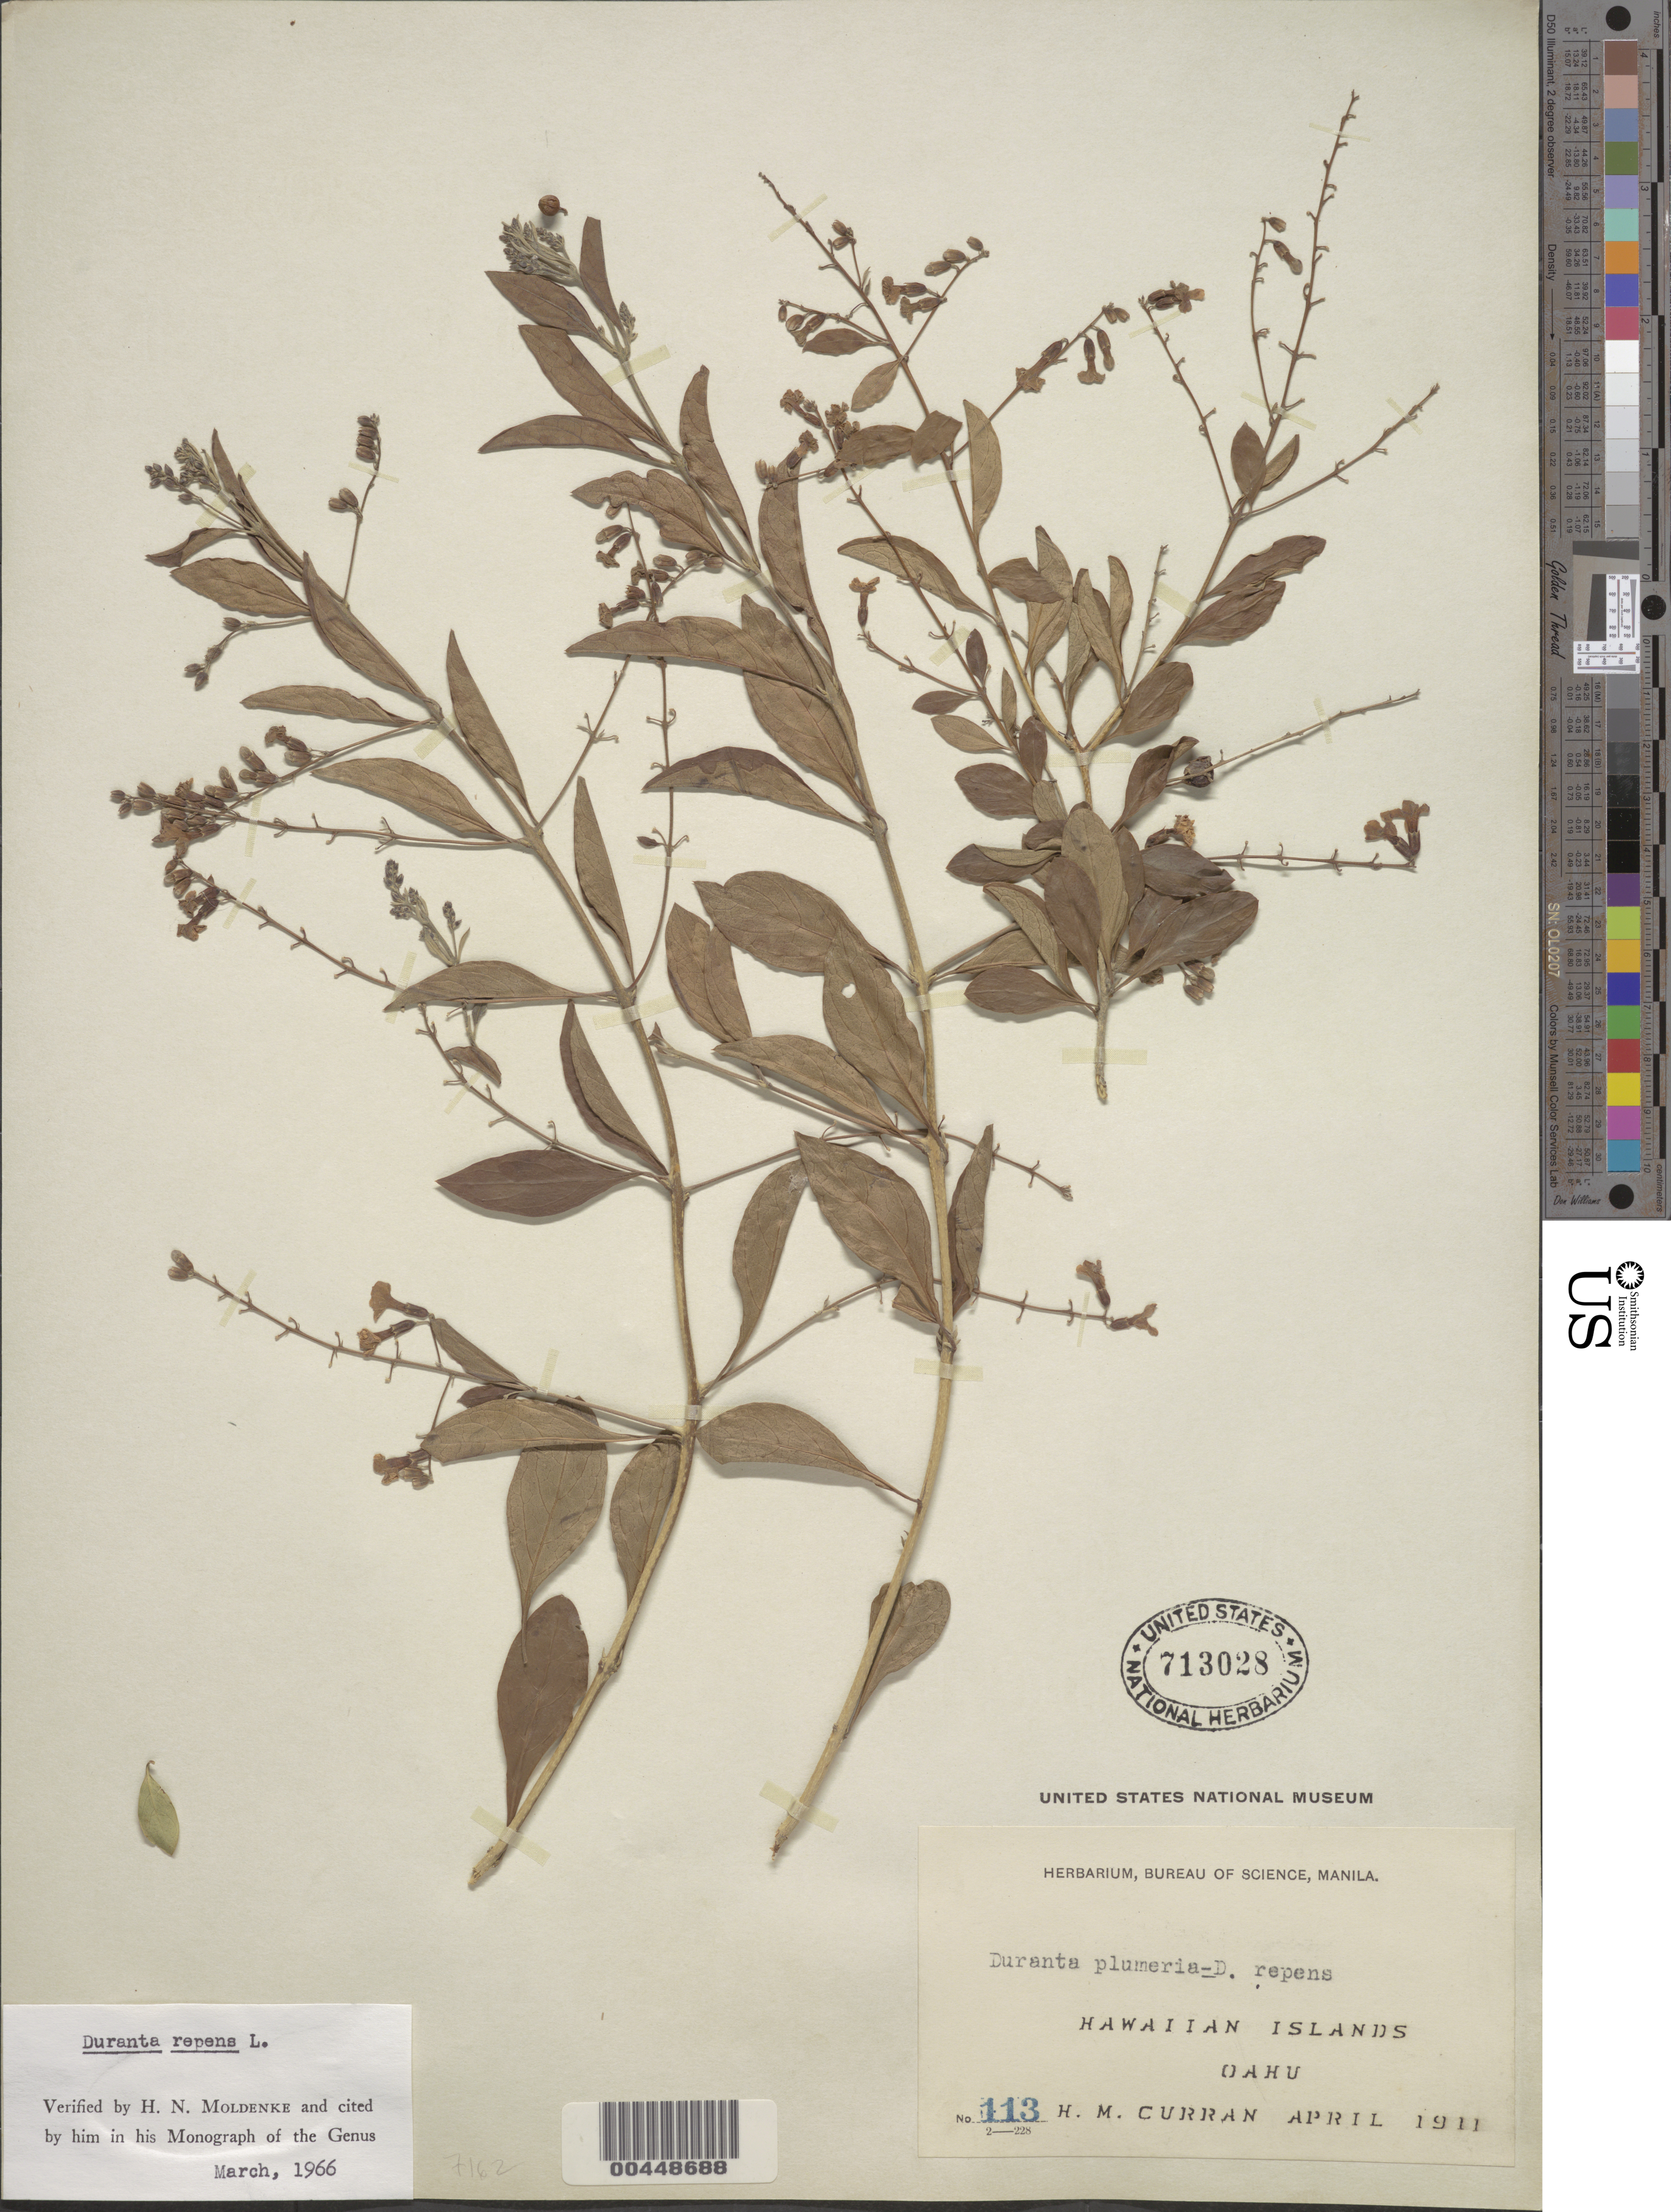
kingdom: Plantae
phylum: Tracheophyta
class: Magnoliopsida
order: Lamiales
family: Verbenaceae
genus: Duranta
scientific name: Duranta repens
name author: L.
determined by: Moldenke, H. N.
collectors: H. M. Curran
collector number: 113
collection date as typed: Apr 1911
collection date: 1911-04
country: United States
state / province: Hawaii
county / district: Honolulu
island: Oahu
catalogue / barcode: US 713028